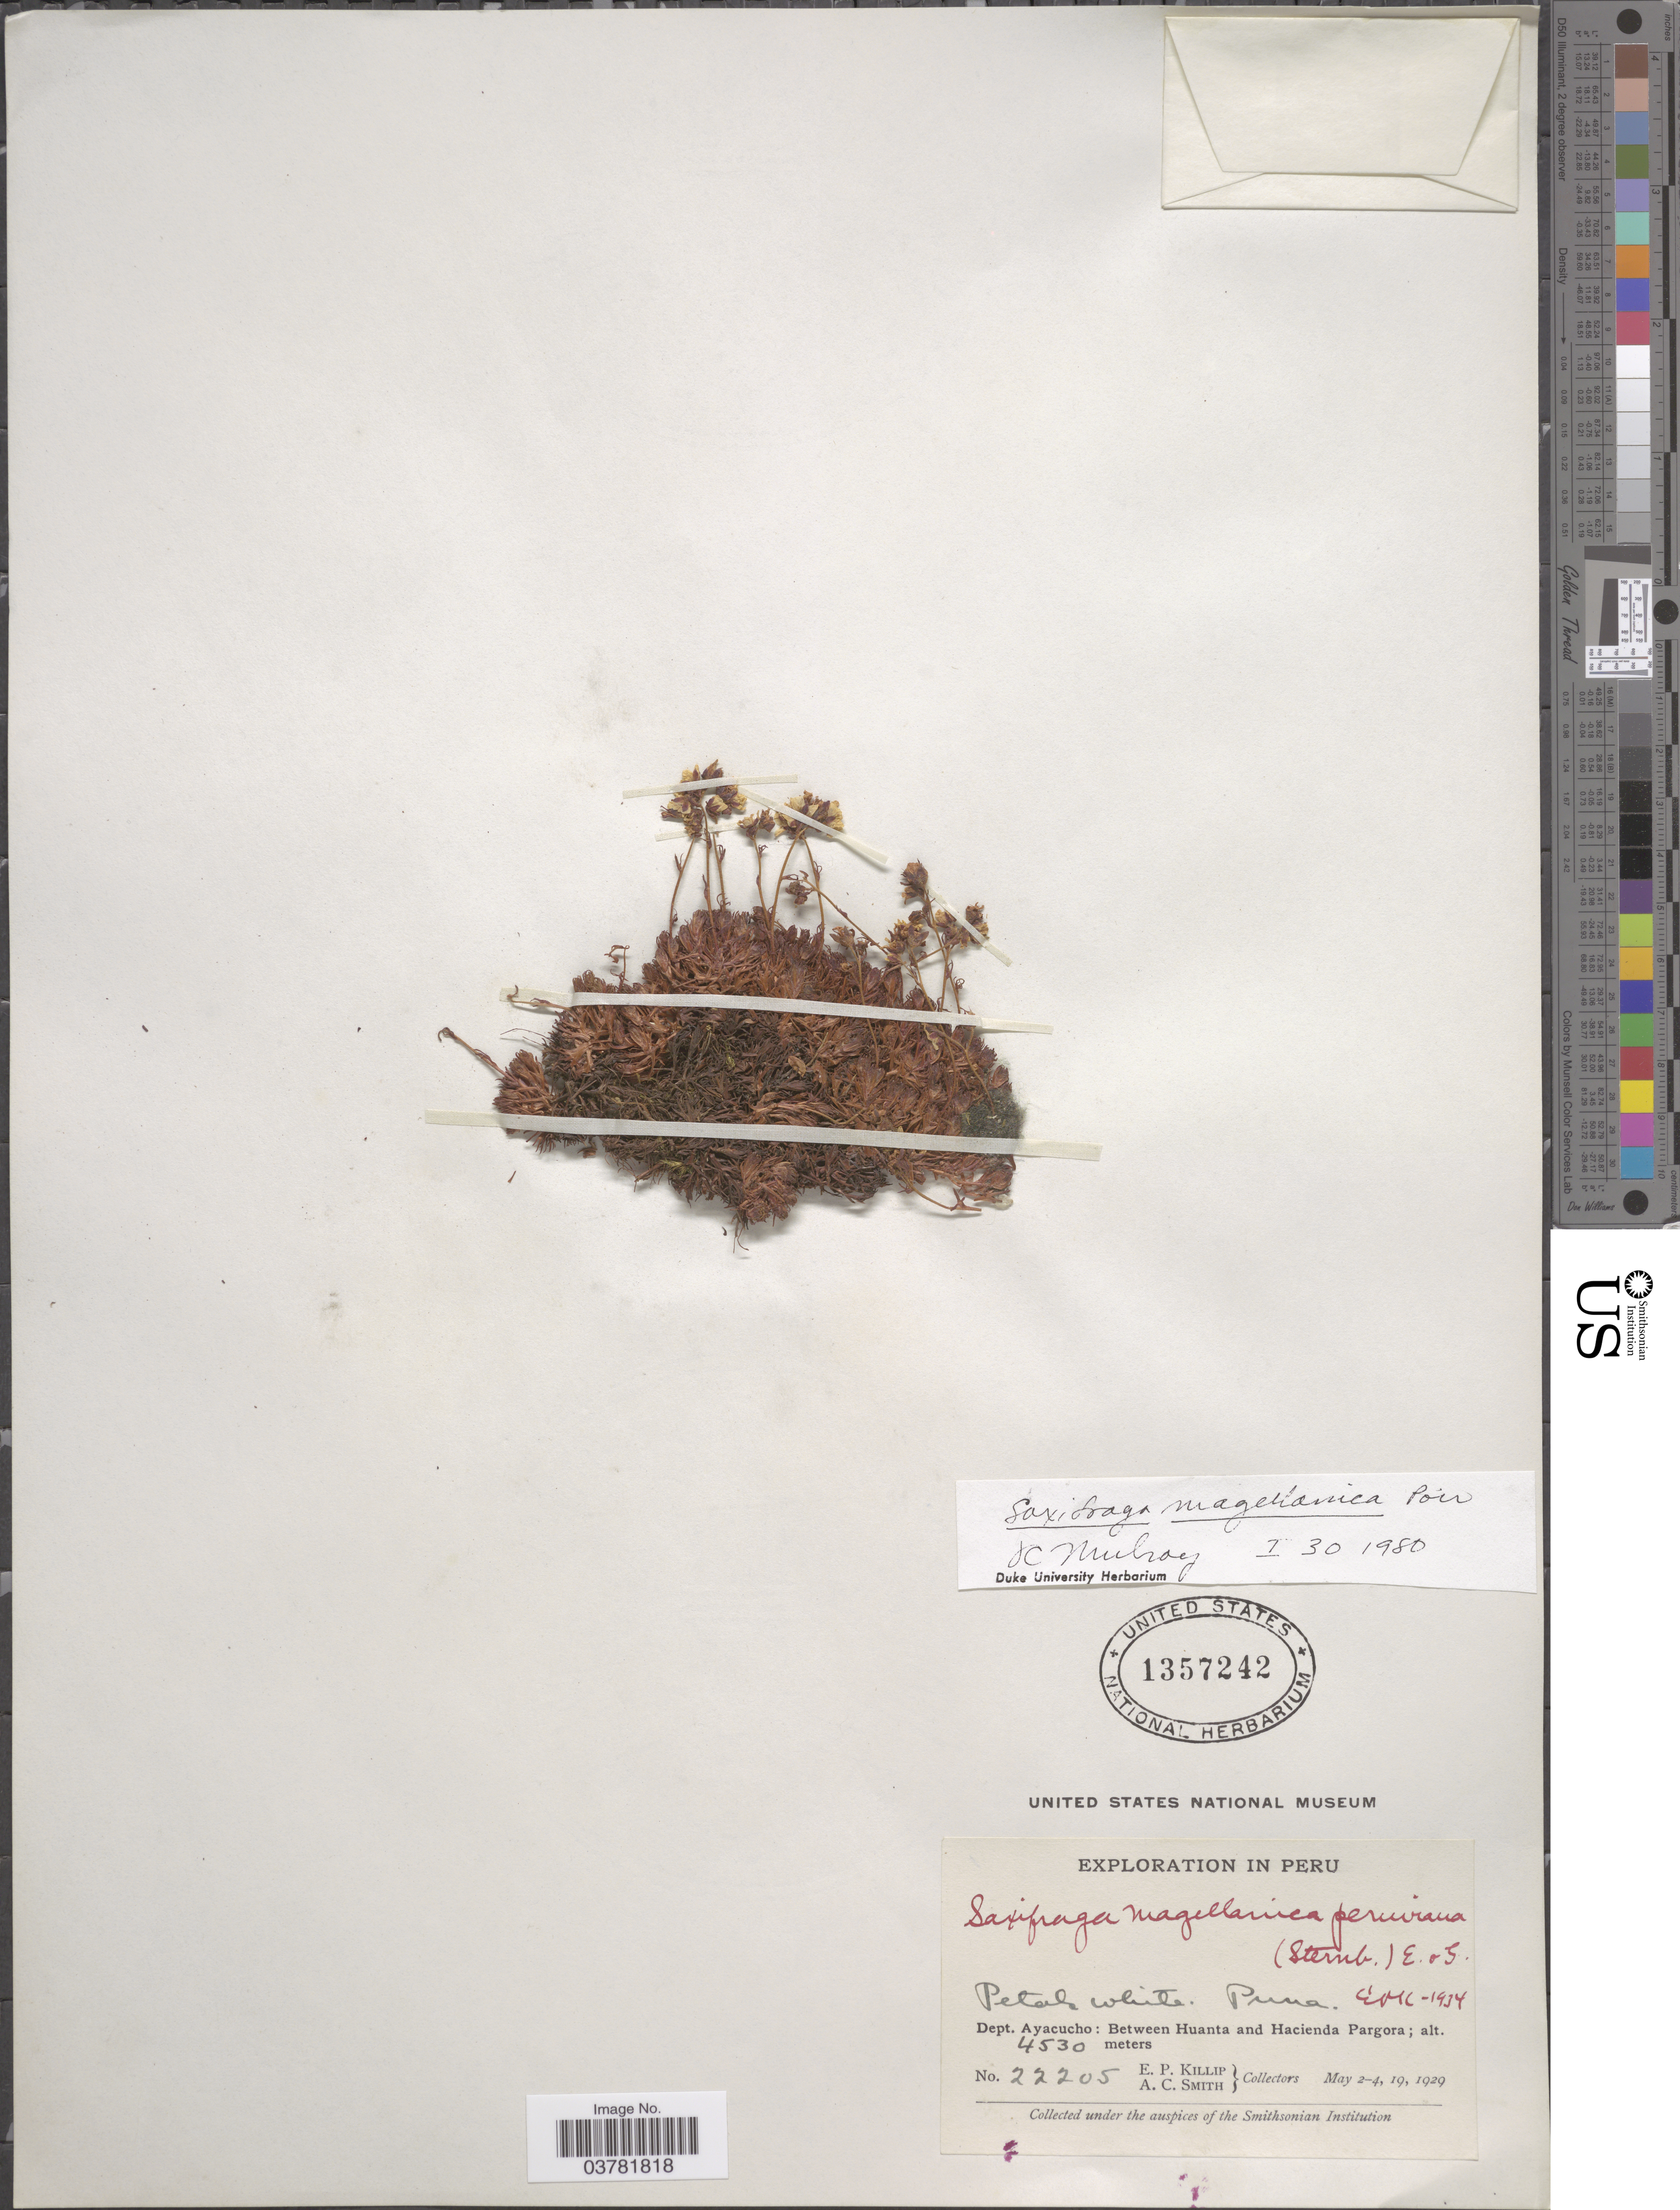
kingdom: Plantae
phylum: Tracheophyta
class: Magnoliopsida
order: Saxifragales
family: Saxifragaceae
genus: Saxifraga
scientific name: Saxifraga magellanica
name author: Poir.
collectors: E. P. Killip & A. C. Smith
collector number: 22205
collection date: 1929-05-02/1929-05-19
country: Peru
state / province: Ayacucho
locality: Exploration in Peru. Dept. Ayacucho: Between Huanta and Hacienda Pargora.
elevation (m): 4530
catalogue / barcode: US 1357242